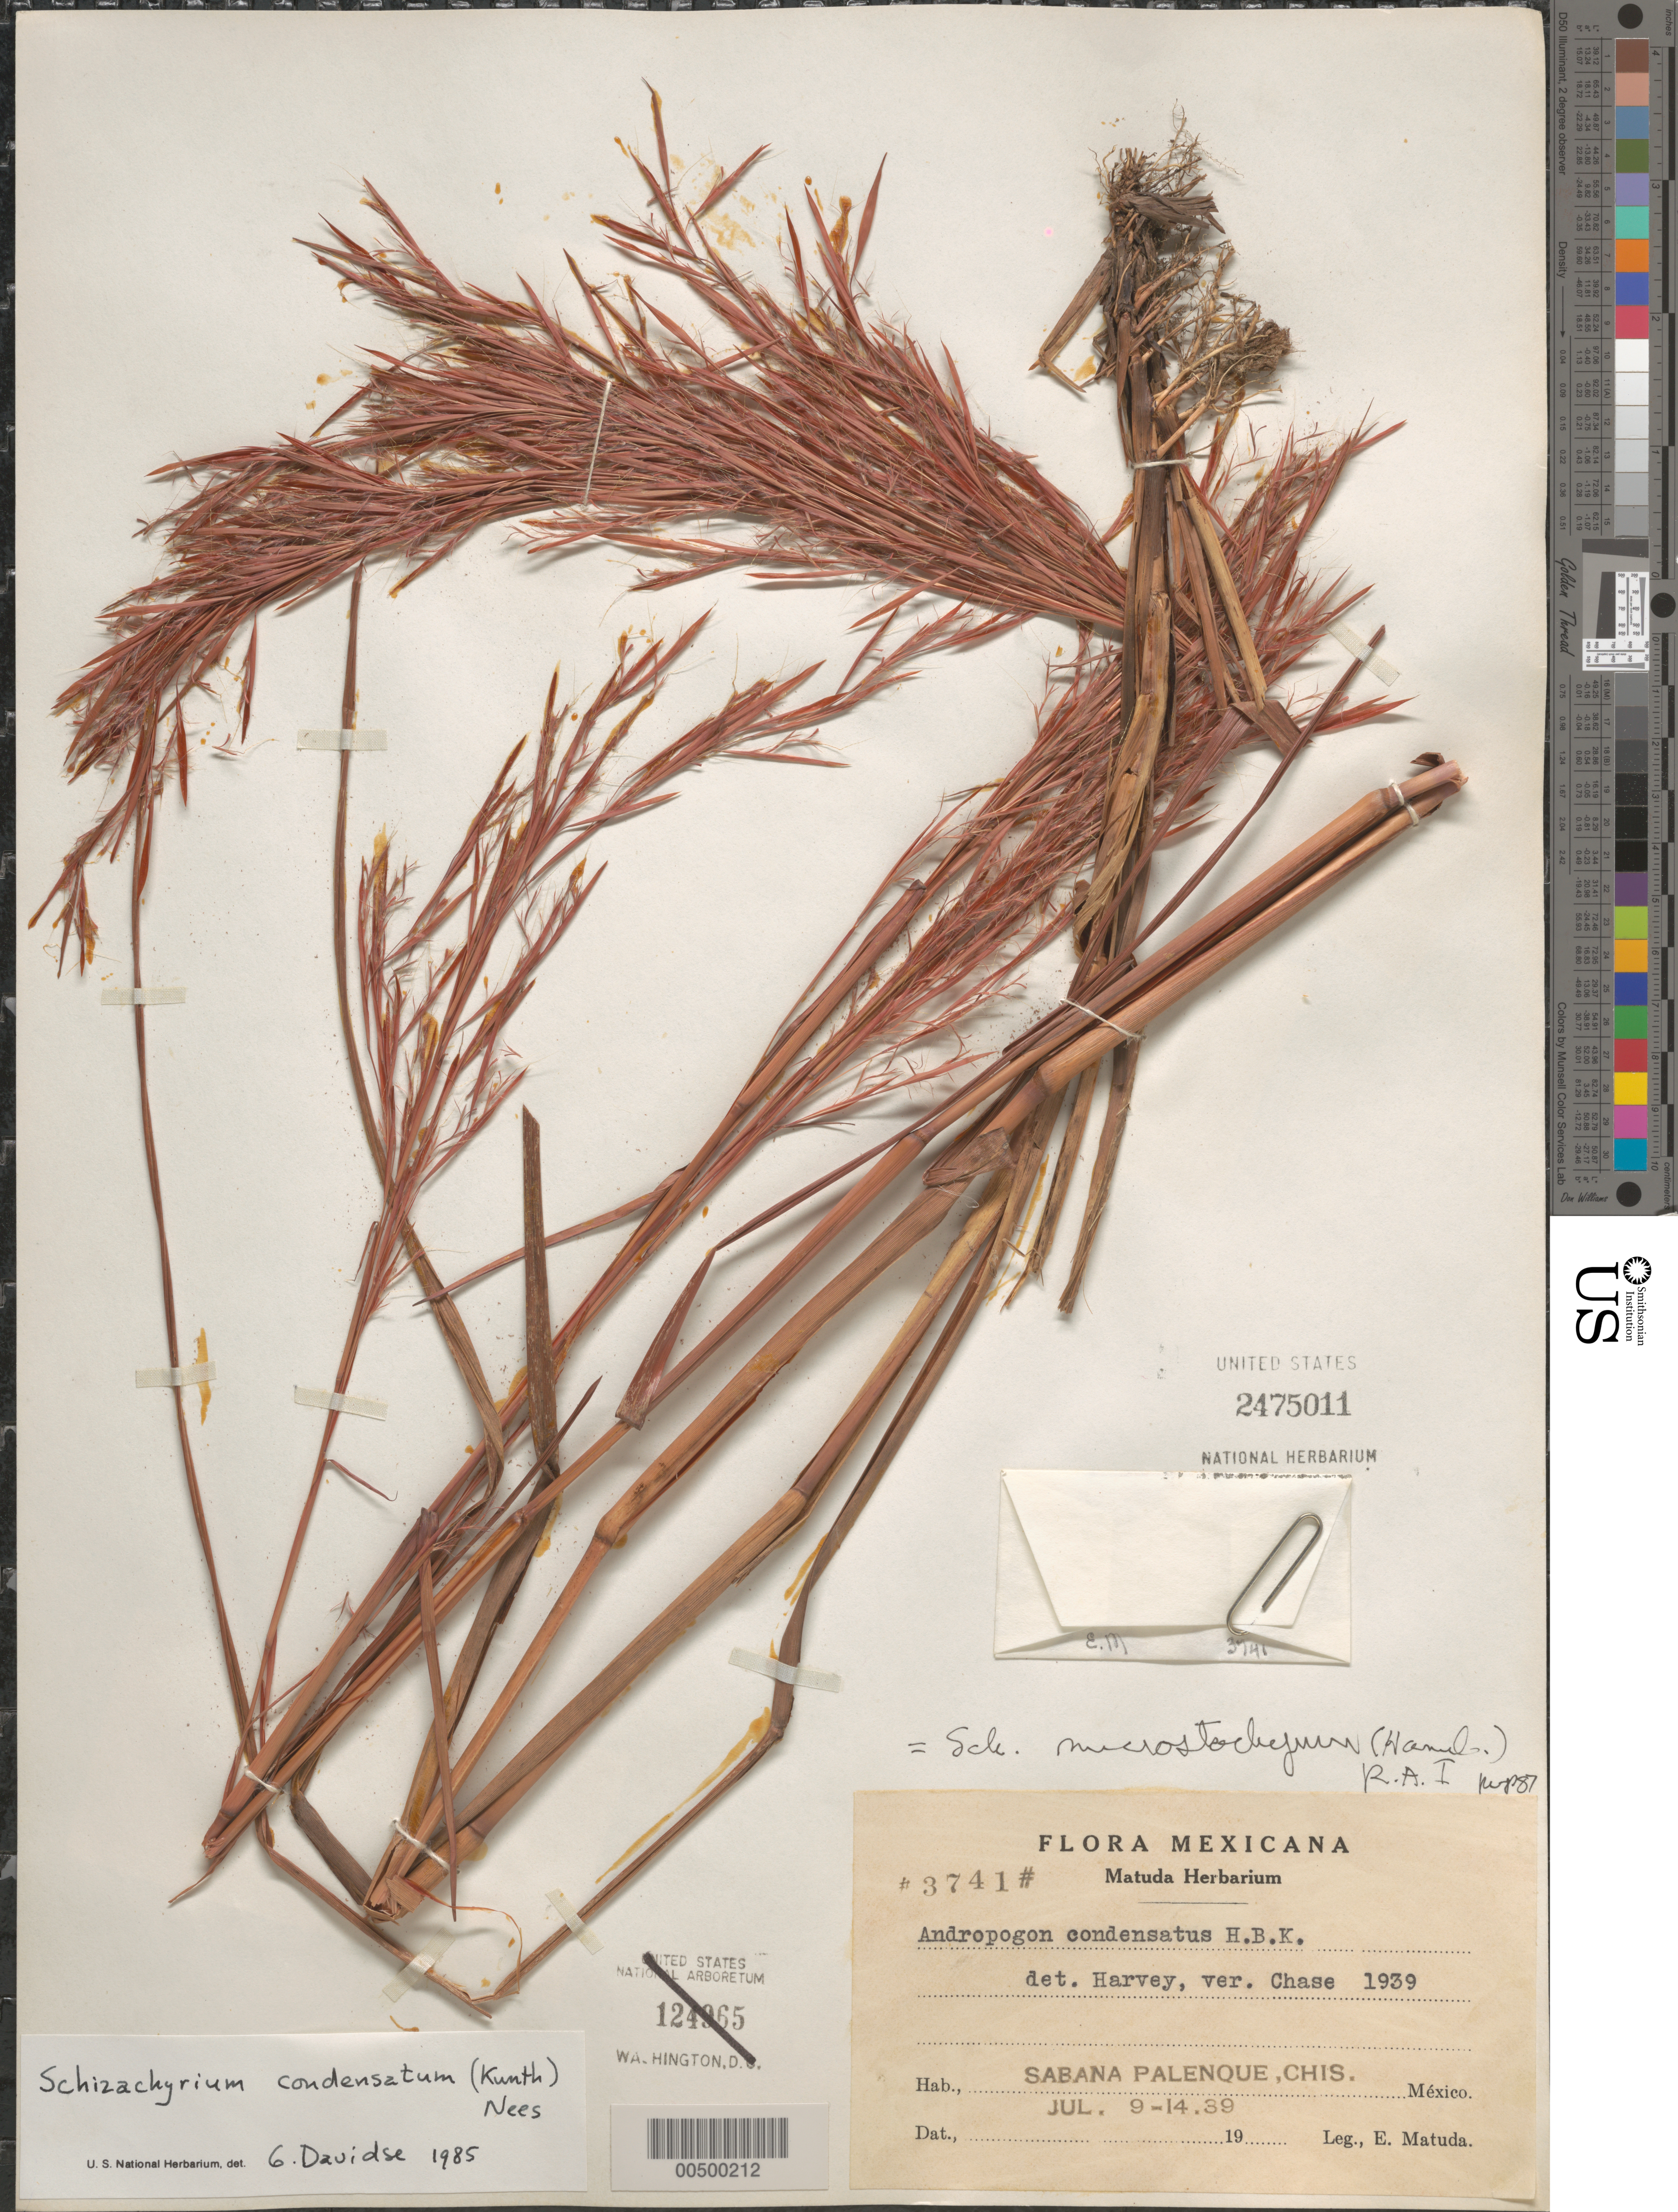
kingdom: Plantae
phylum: Tracheophyta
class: Liliopsida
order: Poales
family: Poaceae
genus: Schizachyrium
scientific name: Schizachyrium condensatum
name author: (Kunth) Nees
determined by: Davidse, Gerrit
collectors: E. Matuda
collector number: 3741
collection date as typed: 9 Jul 1939 to 14 Jul 1939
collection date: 1939-07-09/1939-07-14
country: Mexico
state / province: Chiapas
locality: Sabana Palenque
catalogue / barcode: US 2475011